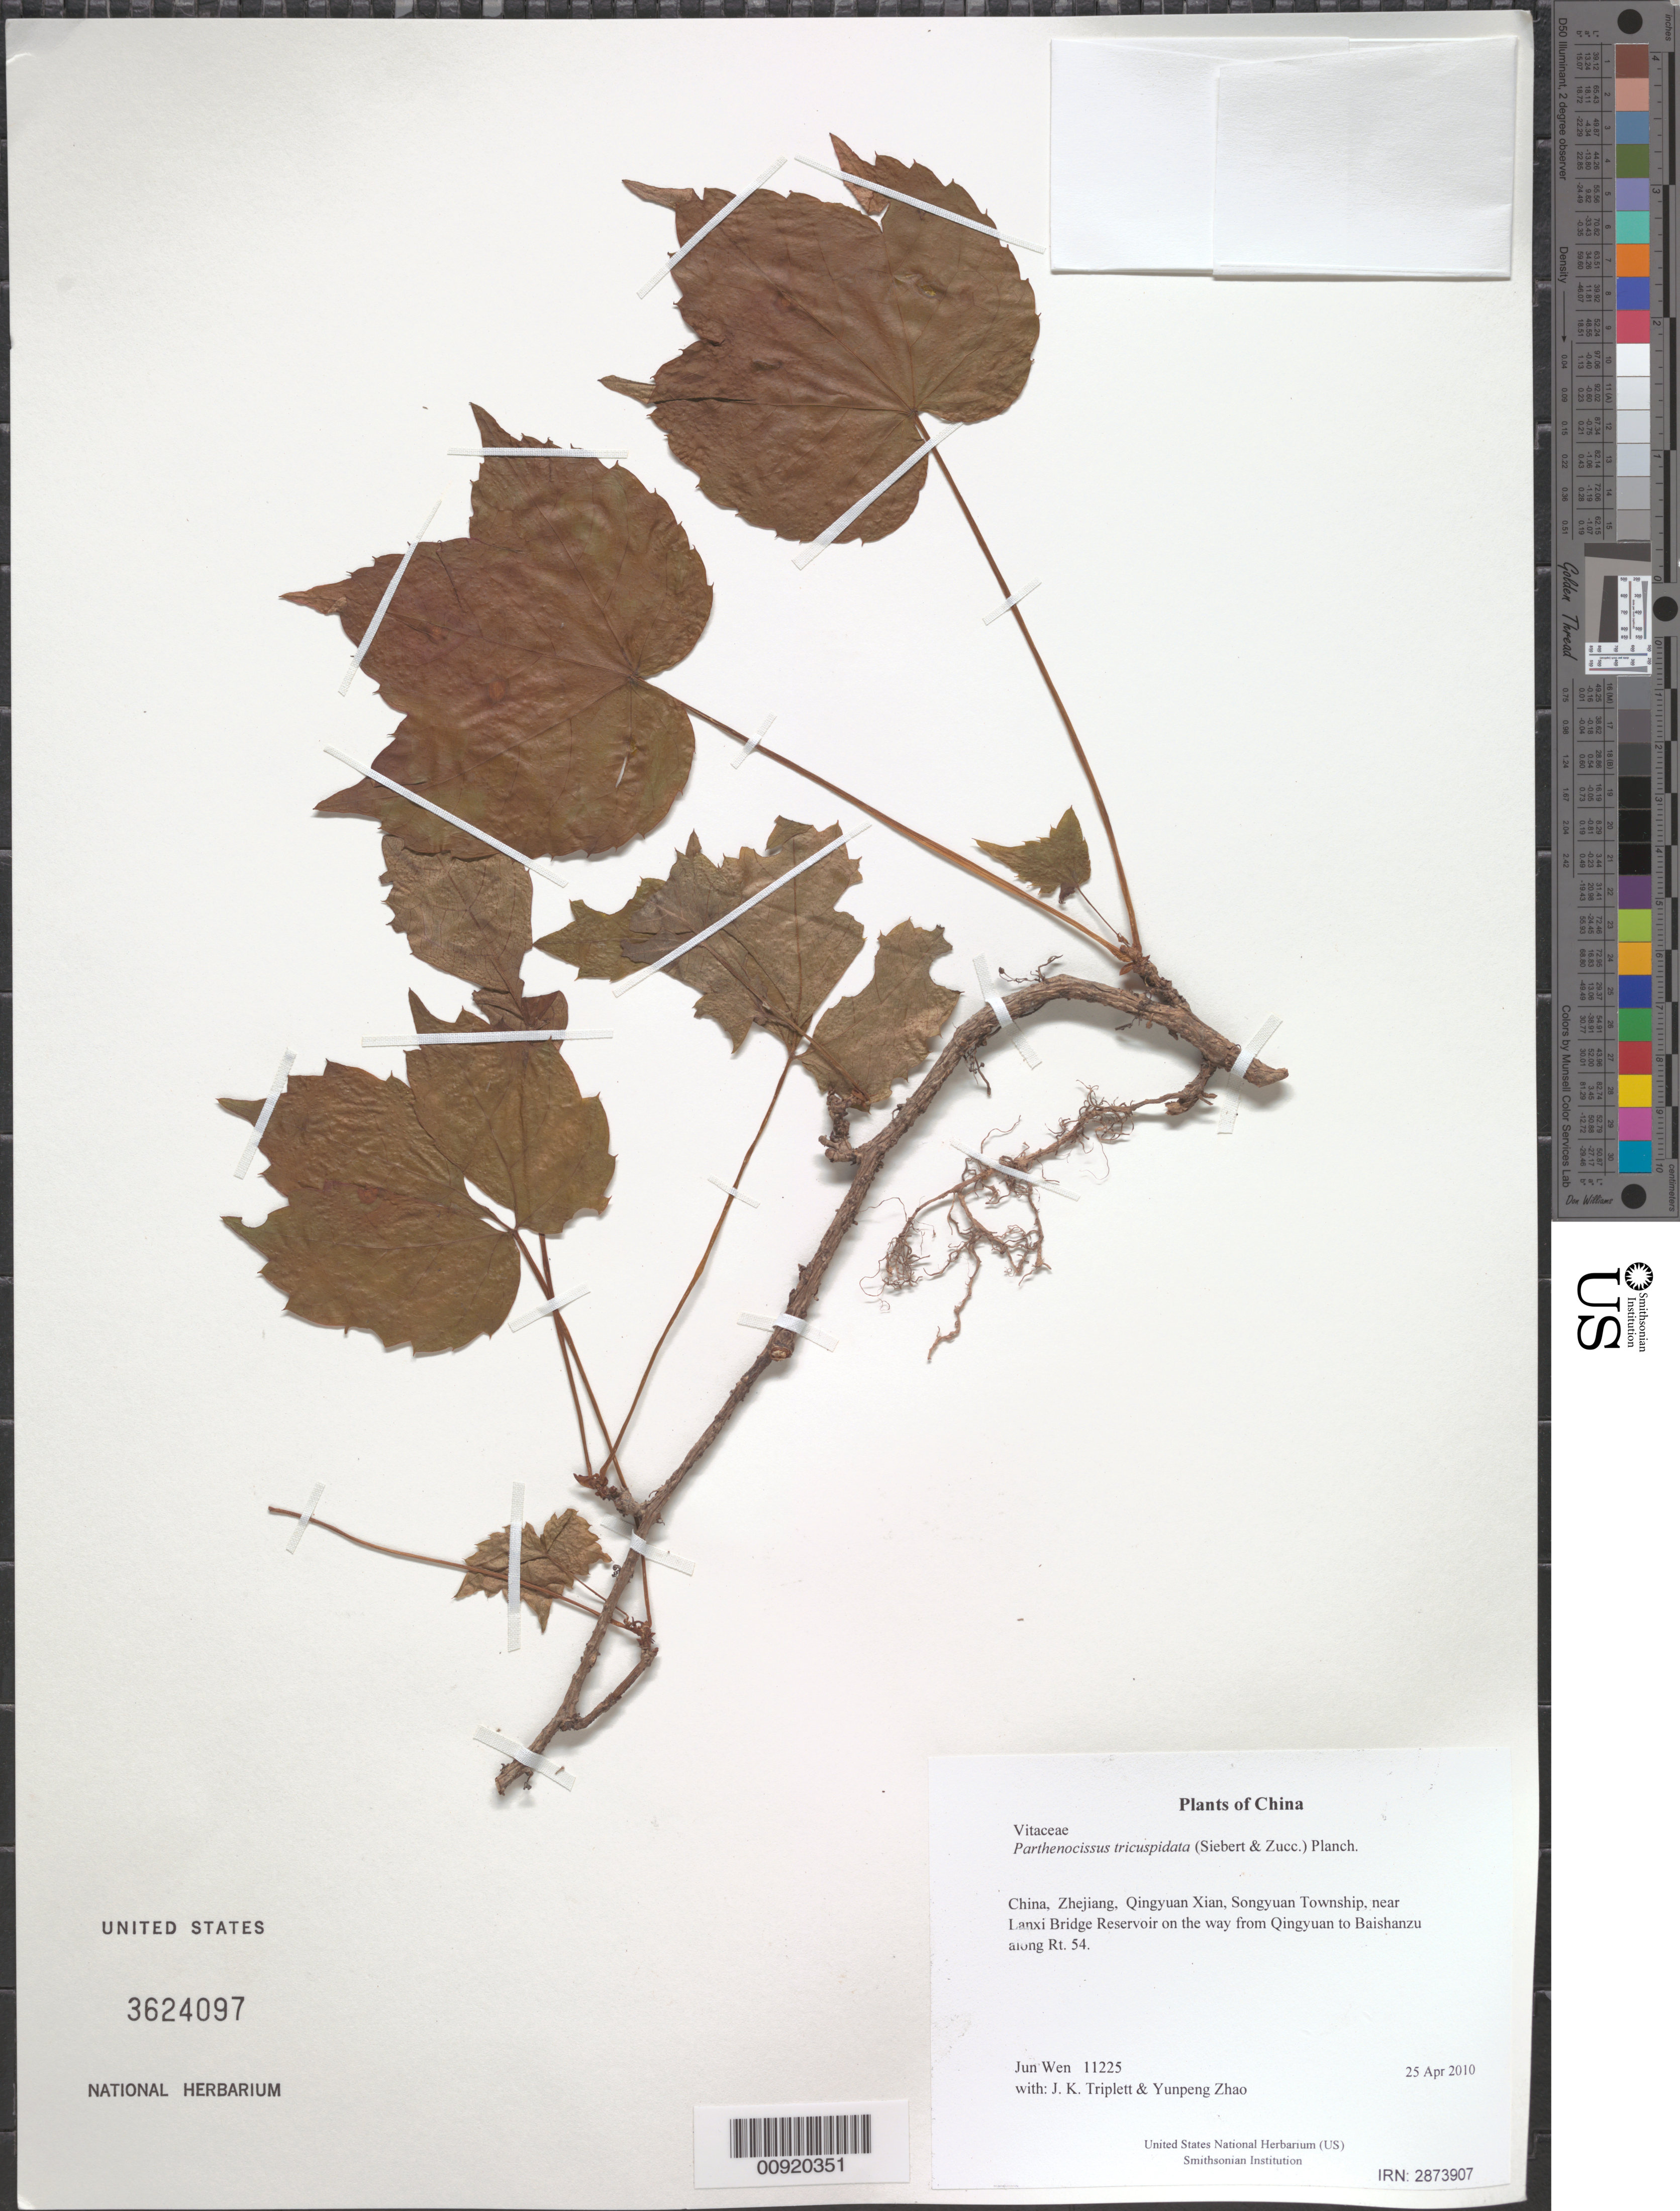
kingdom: Plantae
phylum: Tracheophyta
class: Magnoliopsida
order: Vitales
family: Vitaceae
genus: Parthenocissus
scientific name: Parthenocissus tricuspidata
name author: (Siebold & Zucc.) Planch.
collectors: J. Wen, J. K. Triplett & Yunpeng Zhao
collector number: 11225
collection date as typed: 25 Apr 2010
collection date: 2010-04-25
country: China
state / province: Zhejiang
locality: Qingyuan Xian, Songyuan Township, near Lanxi Bridge Reservoir on the way from Qingyuan to Baishanzu along Rt. 54.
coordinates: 27 37.241 N, 119 07.233 E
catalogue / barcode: US 3624097